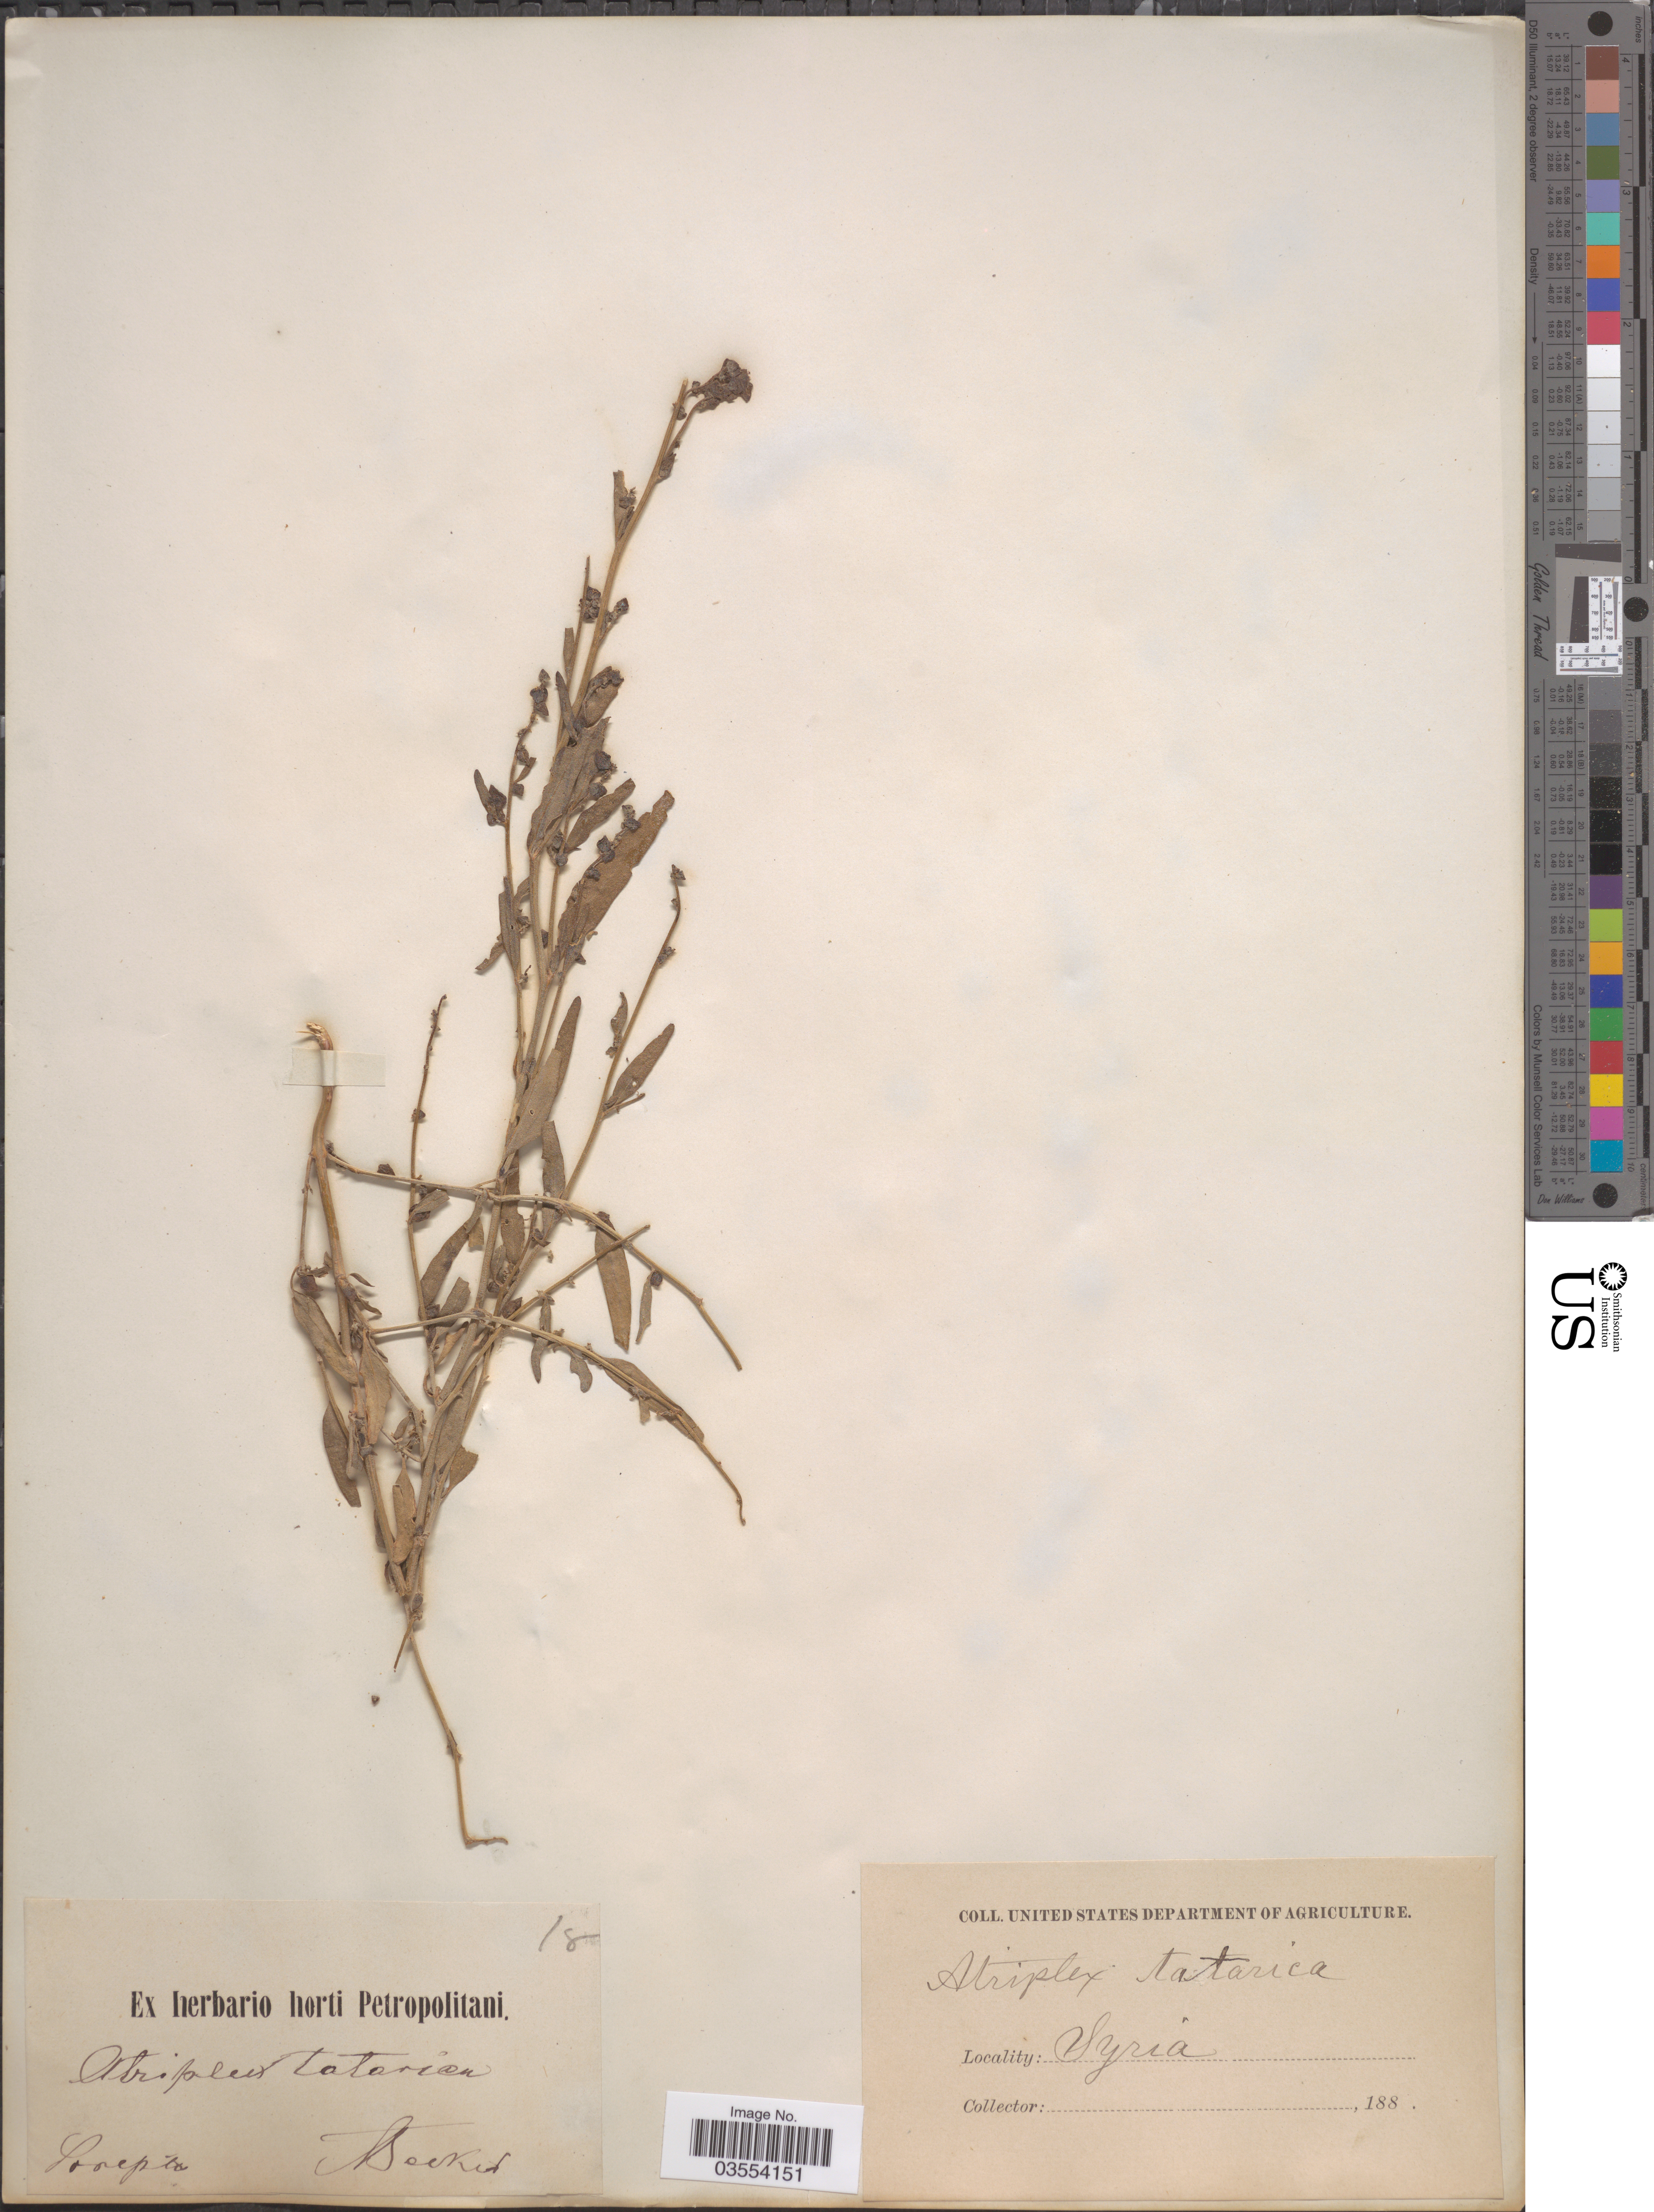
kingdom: Plantae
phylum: Tracheophyta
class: Magnoliopsida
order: Caryophyllales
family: Amaranthaceae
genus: Atriplex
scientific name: Atriplex tatarica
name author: L.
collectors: -. Becker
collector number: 18?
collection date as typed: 188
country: Russian Federation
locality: Sarepta.